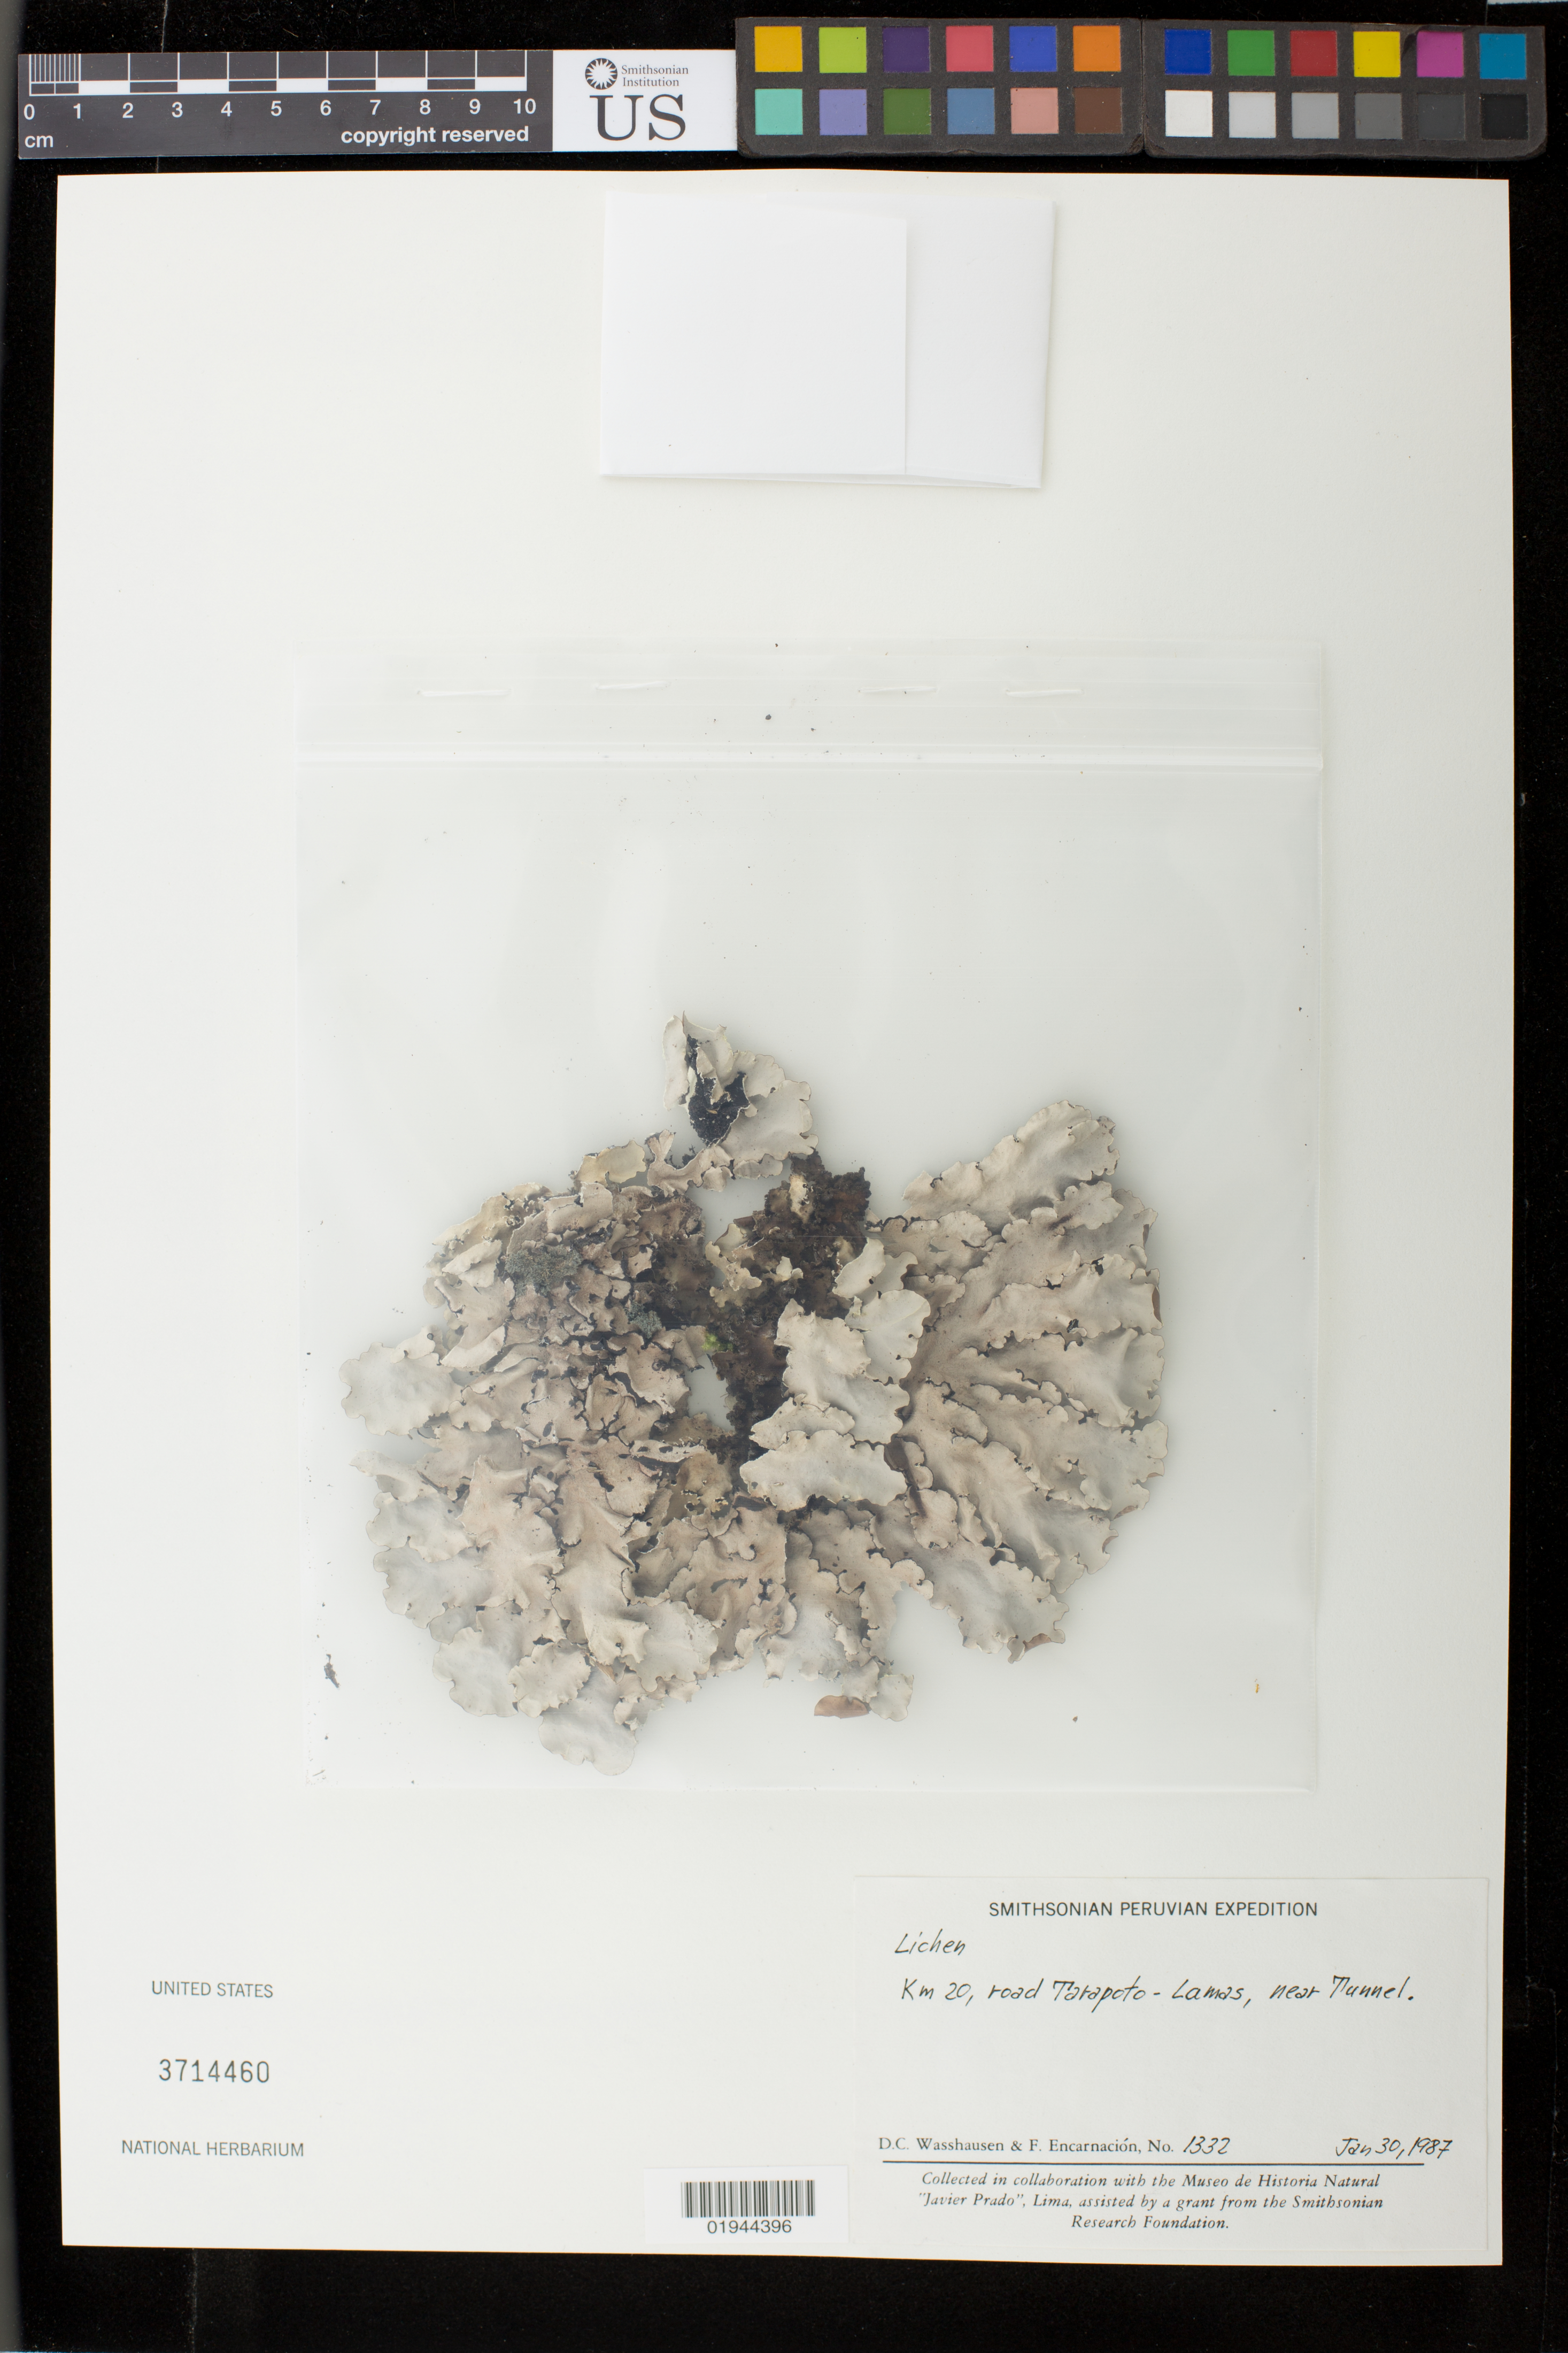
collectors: D. C. Wasshausen & F. Encarnación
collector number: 1332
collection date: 1987-01-30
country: Peru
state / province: San Martín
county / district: San Martín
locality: Km 20, road Tarapoto-Lamas, near Tunnel.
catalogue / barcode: US 3714460